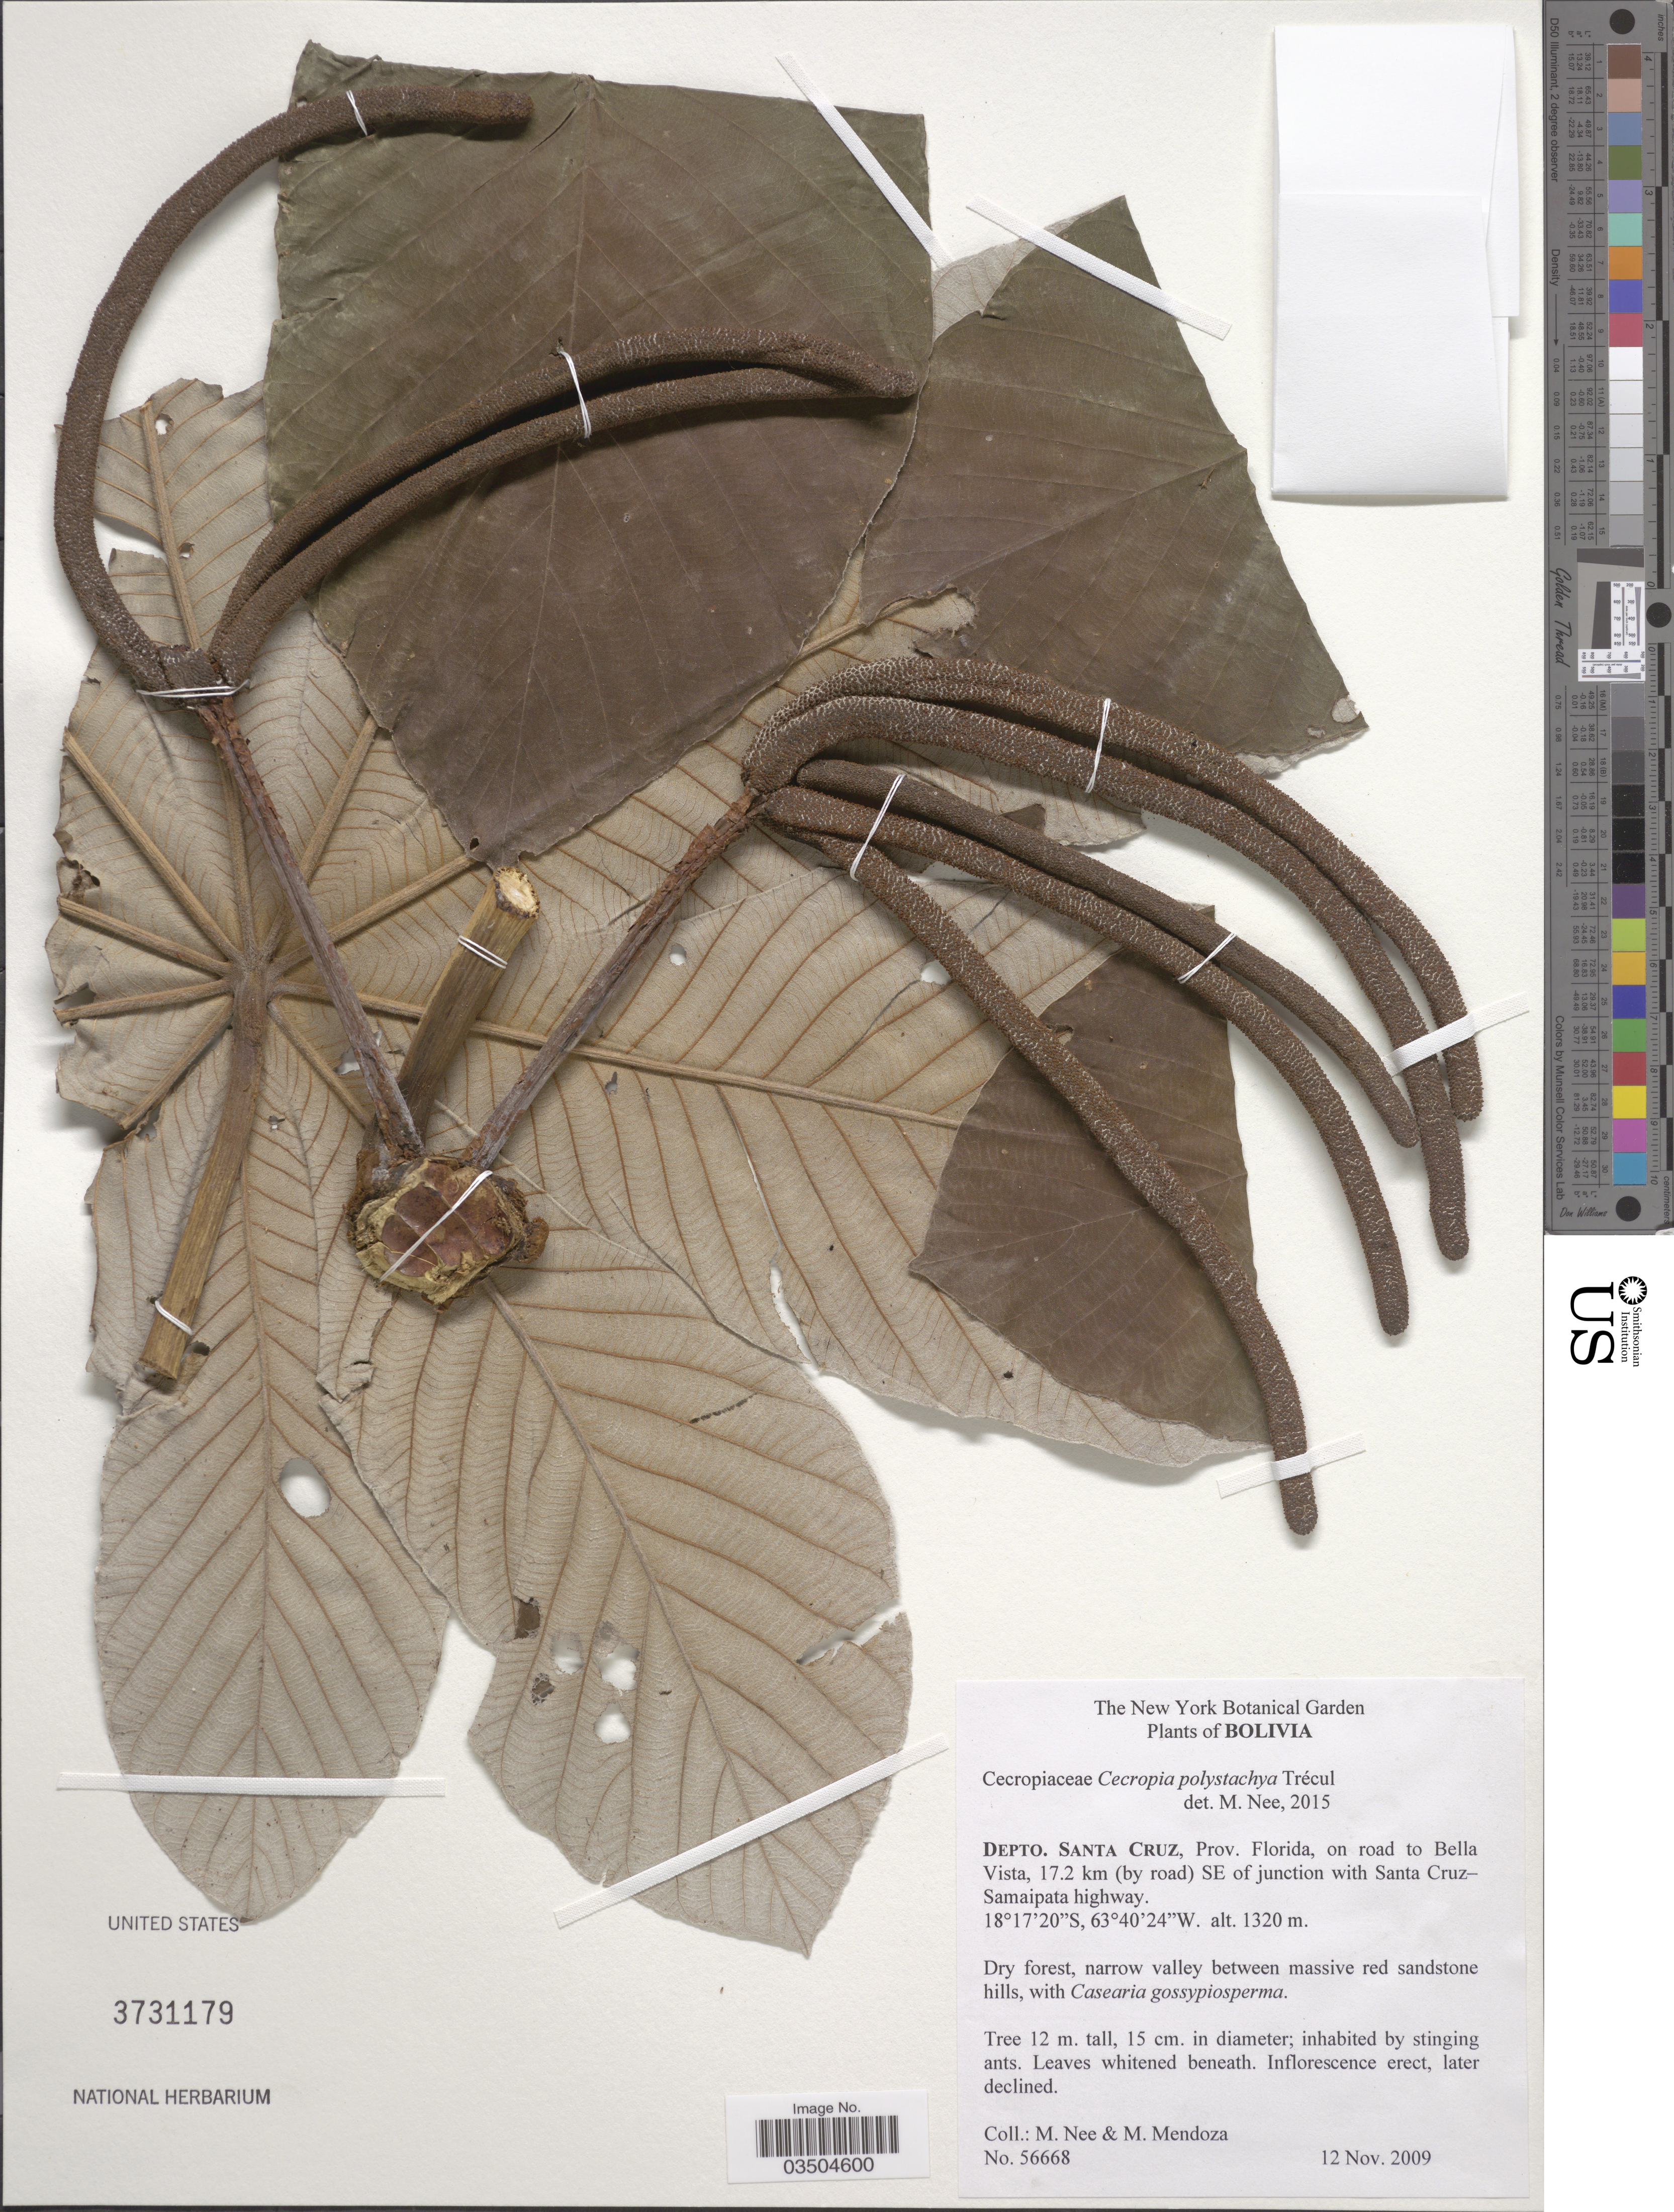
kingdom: Plantae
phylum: Tracheophyta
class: Magnoliopsida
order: Rosales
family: Urticaceae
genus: Cecropia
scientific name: Cecropia polystachya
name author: Trécul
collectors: M. Nee & M. Mendoza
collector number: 56668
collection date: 2009-11-12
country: Bolivia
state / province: Santa Cruz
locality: Depto. Santa Cruz, Prov. Florida, on road to Bella Vista, 17.2 km (by road) SE of junction with Santa Cruz-Samaipata highway.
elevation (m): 1320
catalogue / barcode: US 3731179